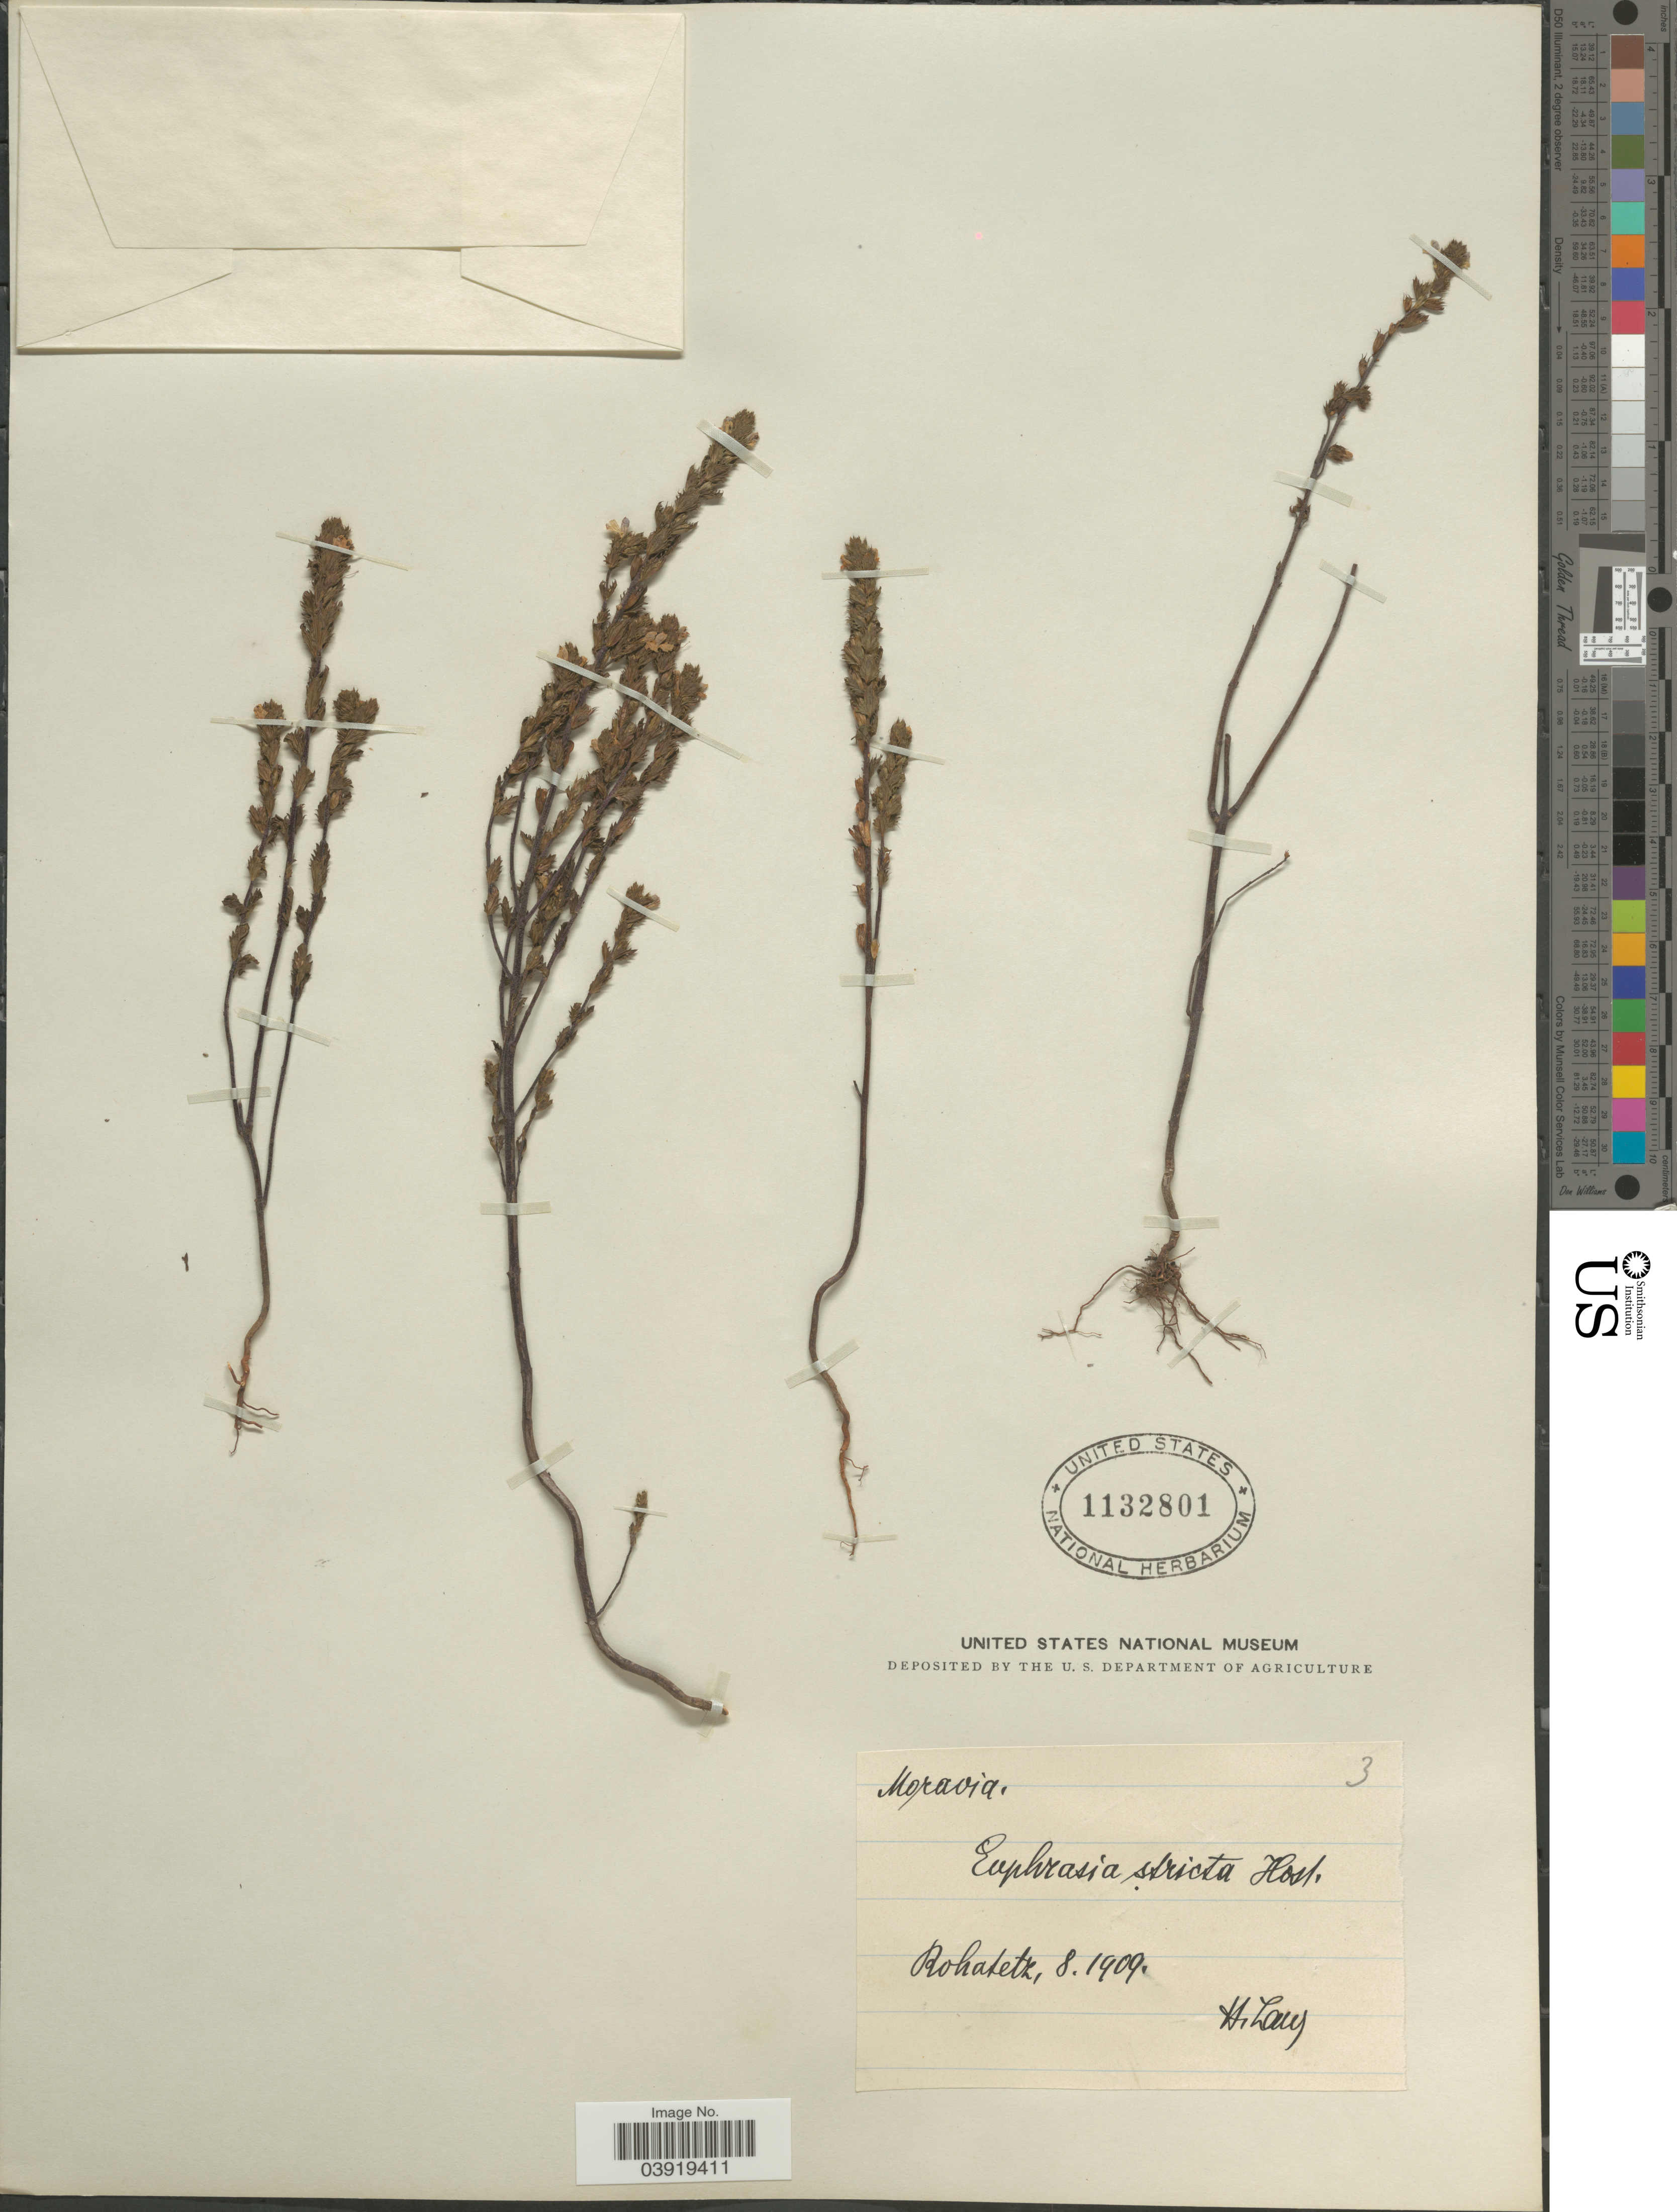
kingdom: Plantae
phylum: Tracheophyta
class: Magnoliopsida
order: Lamiales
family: Orobanchaceae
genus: Euphrasia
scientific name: Euphrasia stricta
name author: Kunth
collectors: H. Laus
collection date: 1909-08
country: Czechia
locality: Moravia, Rohatetz.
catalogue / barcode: US 1132801